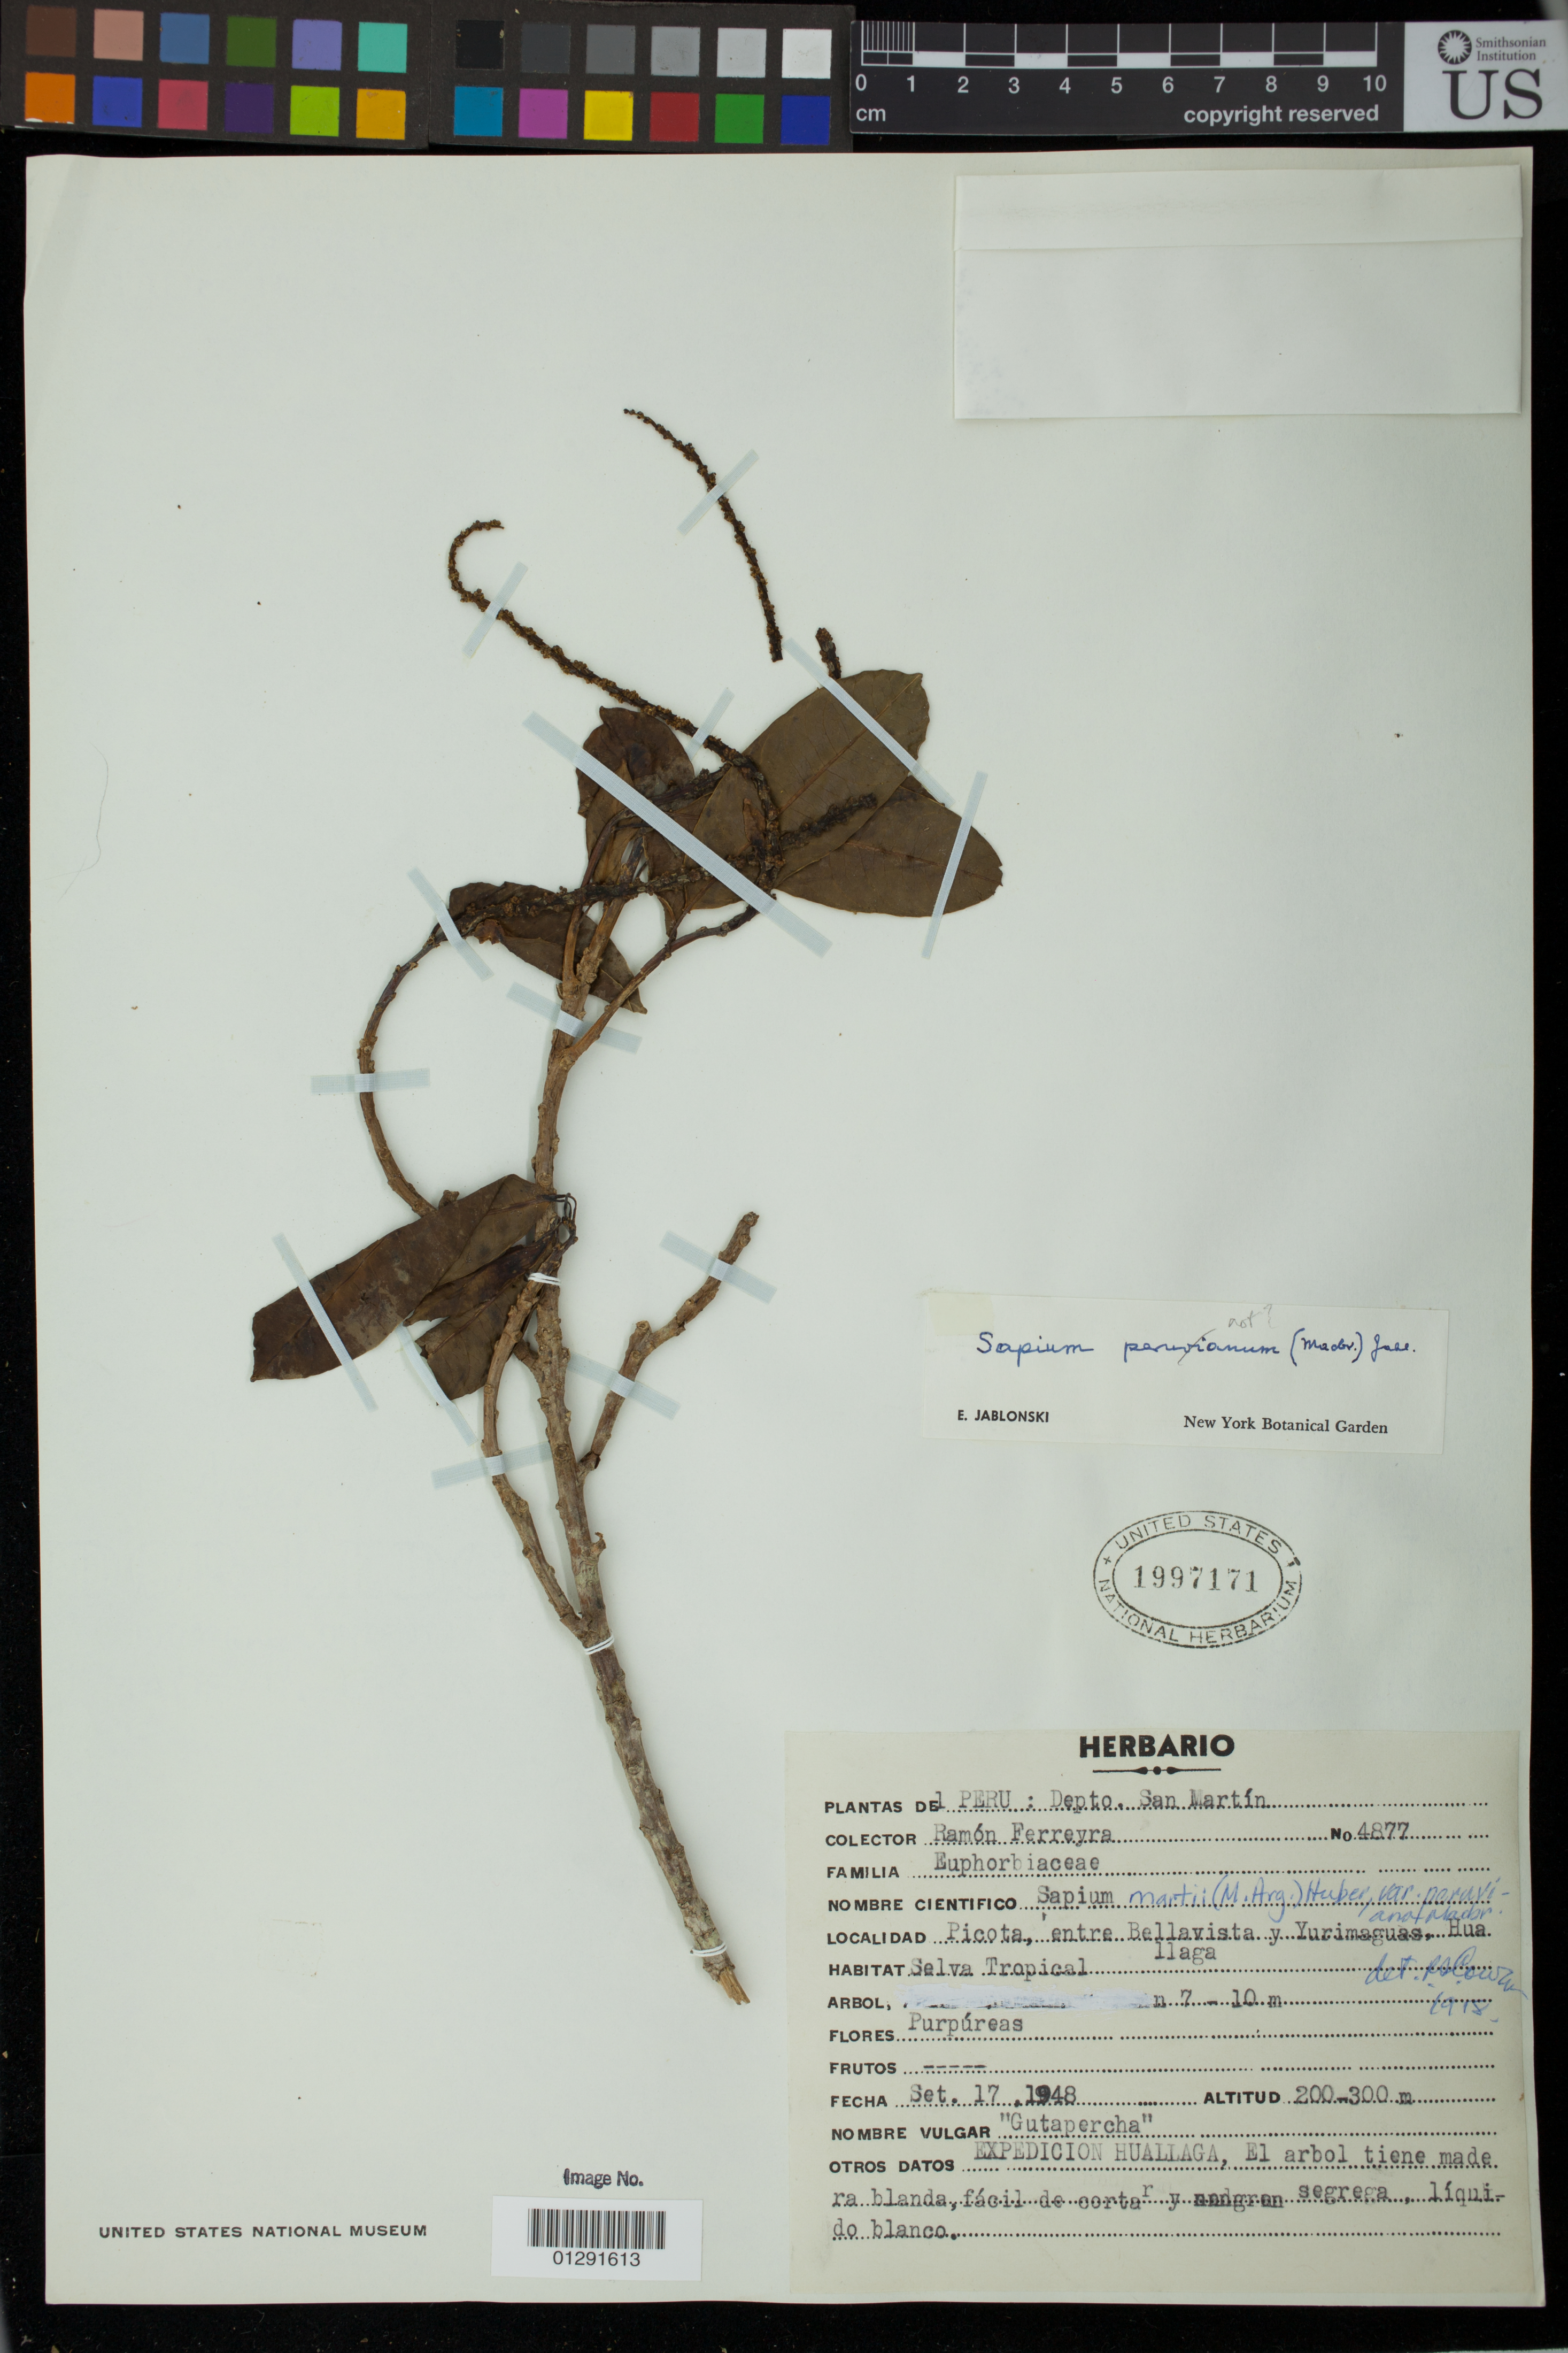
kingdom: Plantae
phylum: Tracheophyta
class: Magnoliopsida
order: Malpighiales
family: Euphorbiaceae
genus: Sapium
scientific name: Sapium sp.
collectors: R. A. Ferreyra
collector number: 4877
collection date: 1948-09-17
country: Peru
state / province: San Martín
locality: Picota, entre Bellavista y Yurimaguas, Hua Llaga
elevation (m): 200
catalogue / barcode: US 1997171